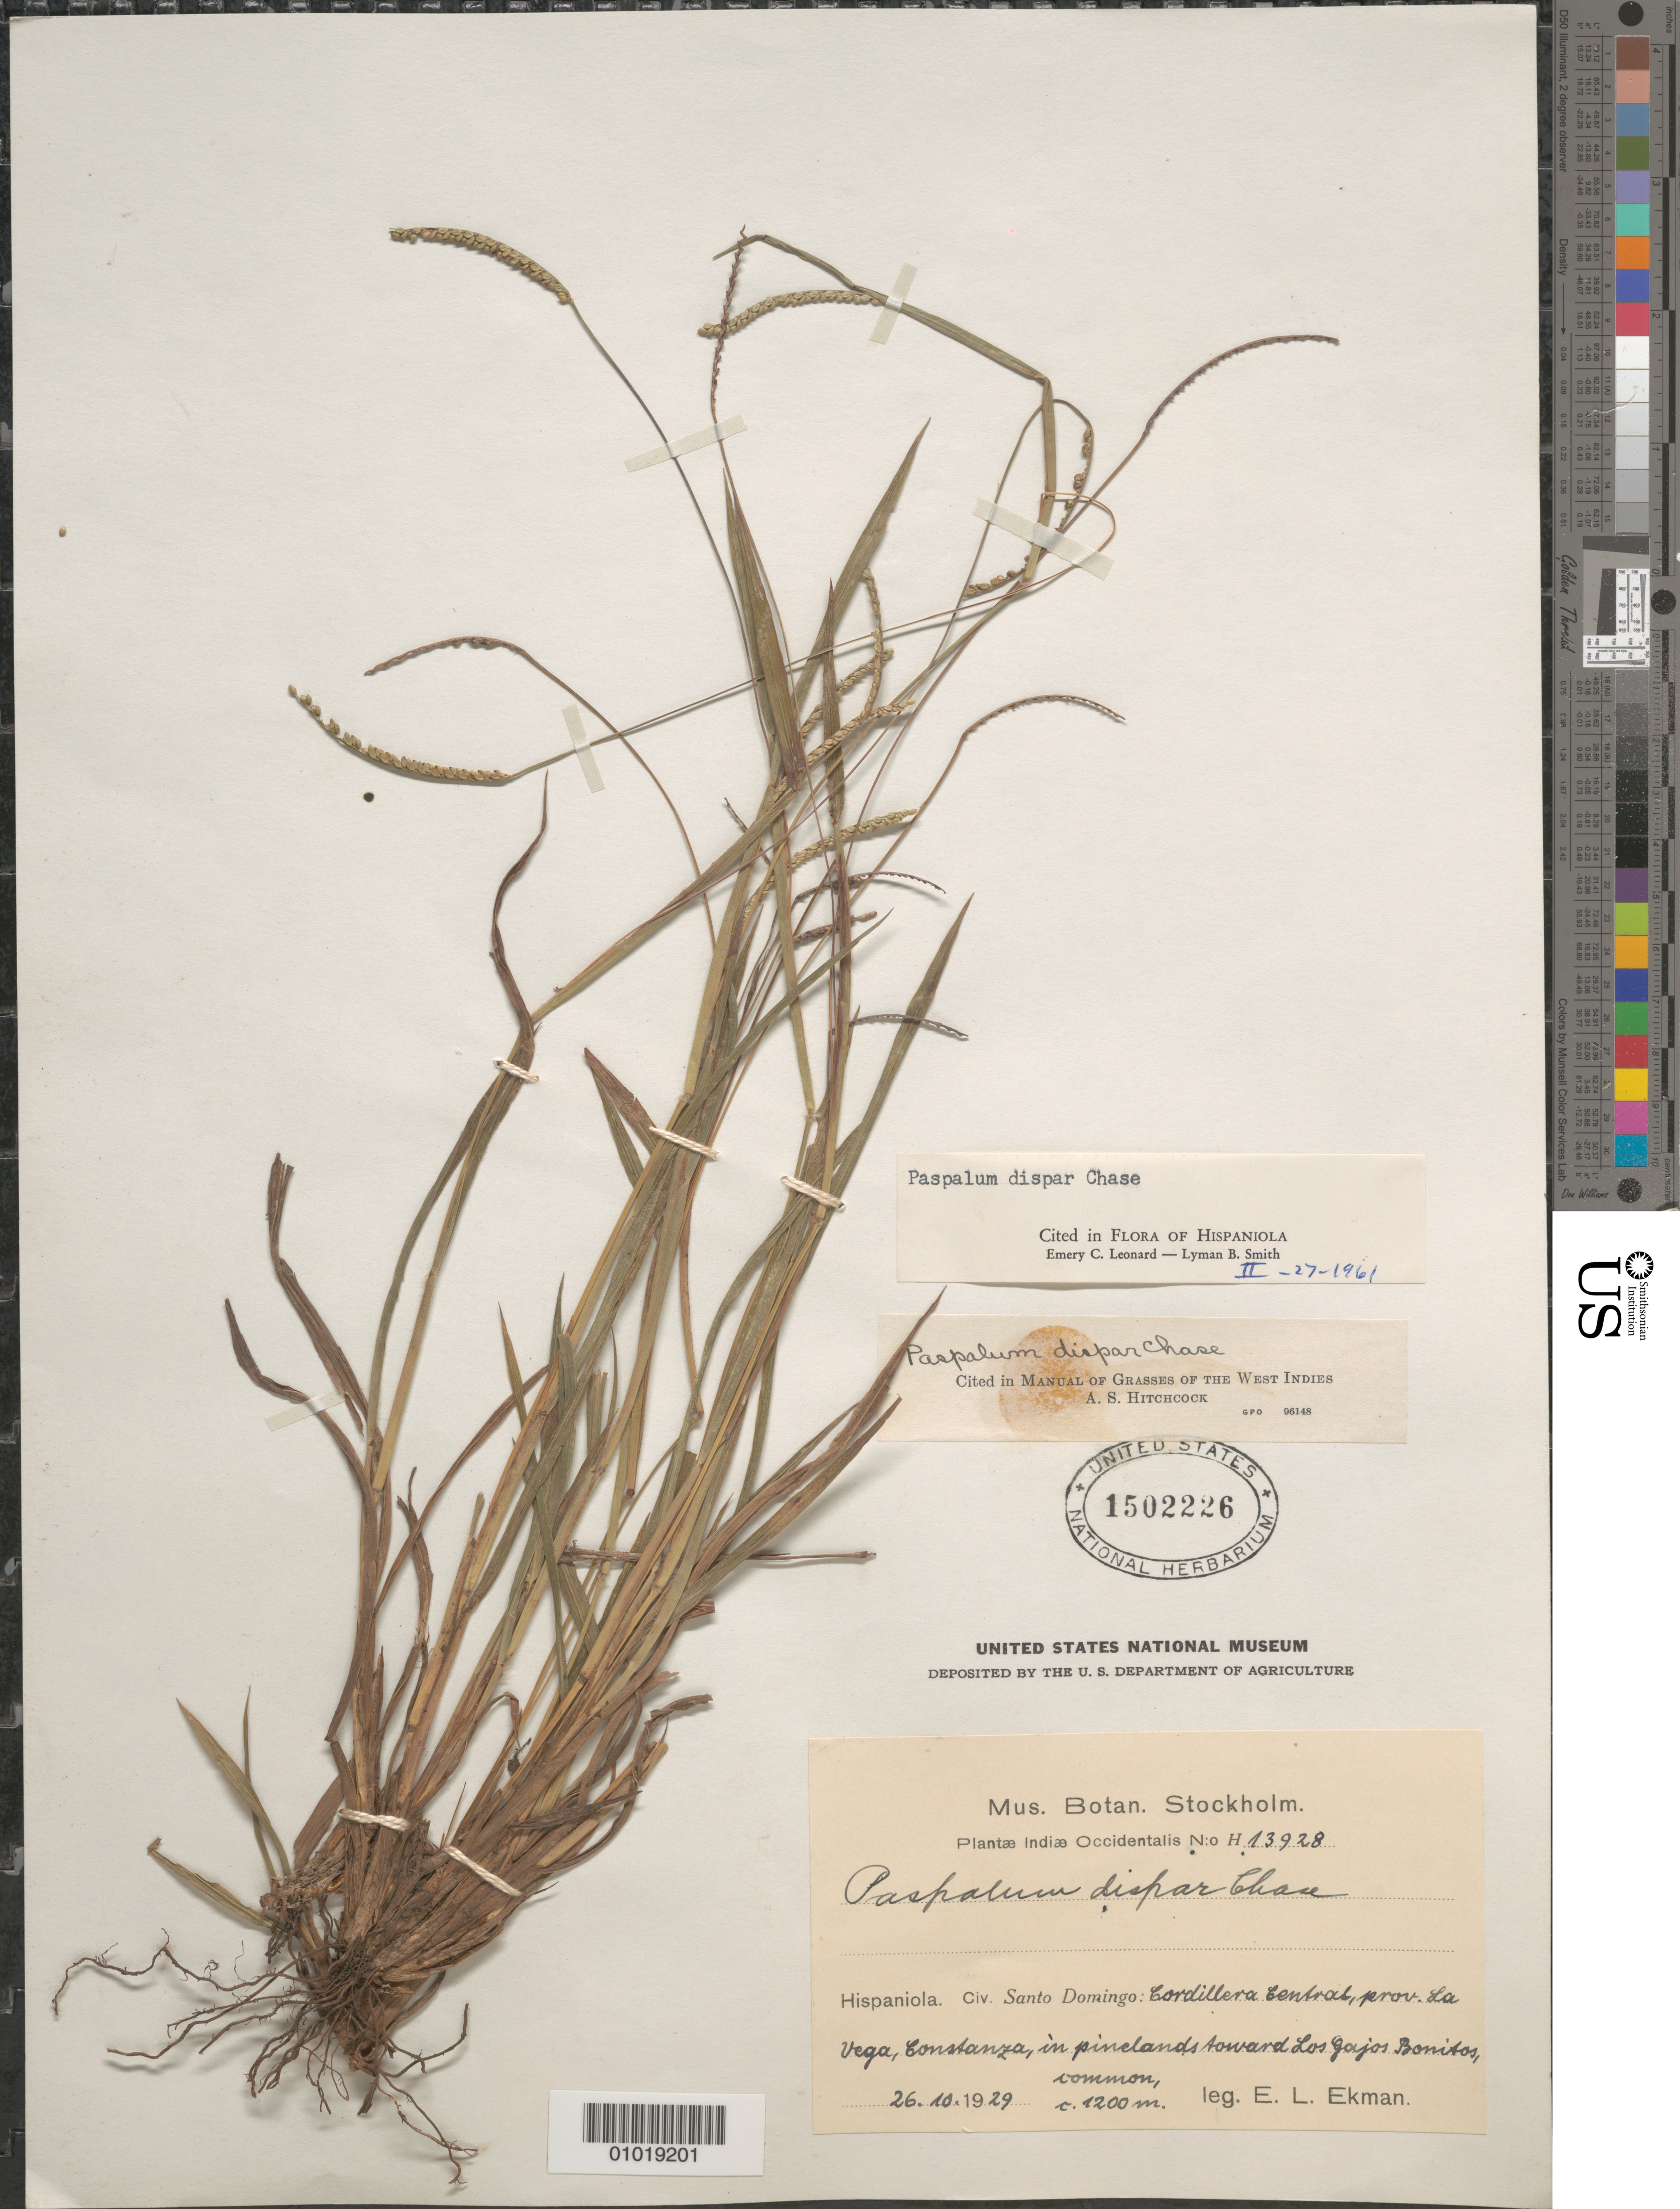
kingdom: Plantae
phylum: Tracheophyta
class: Liliopsida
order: Poales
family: Poaceae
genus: Paspalum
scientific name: Paspalum dispar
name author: Chase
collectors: E. L. Ekman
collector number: H 13928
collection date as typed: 26 --- 1929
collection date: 1929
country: Dominican Republic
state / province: La Vega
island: Hispaniola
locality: Cordillera Central, Constanza, in pineland forest toward Los Gajos Bonitos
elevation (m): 1200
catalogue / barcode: US 1502226